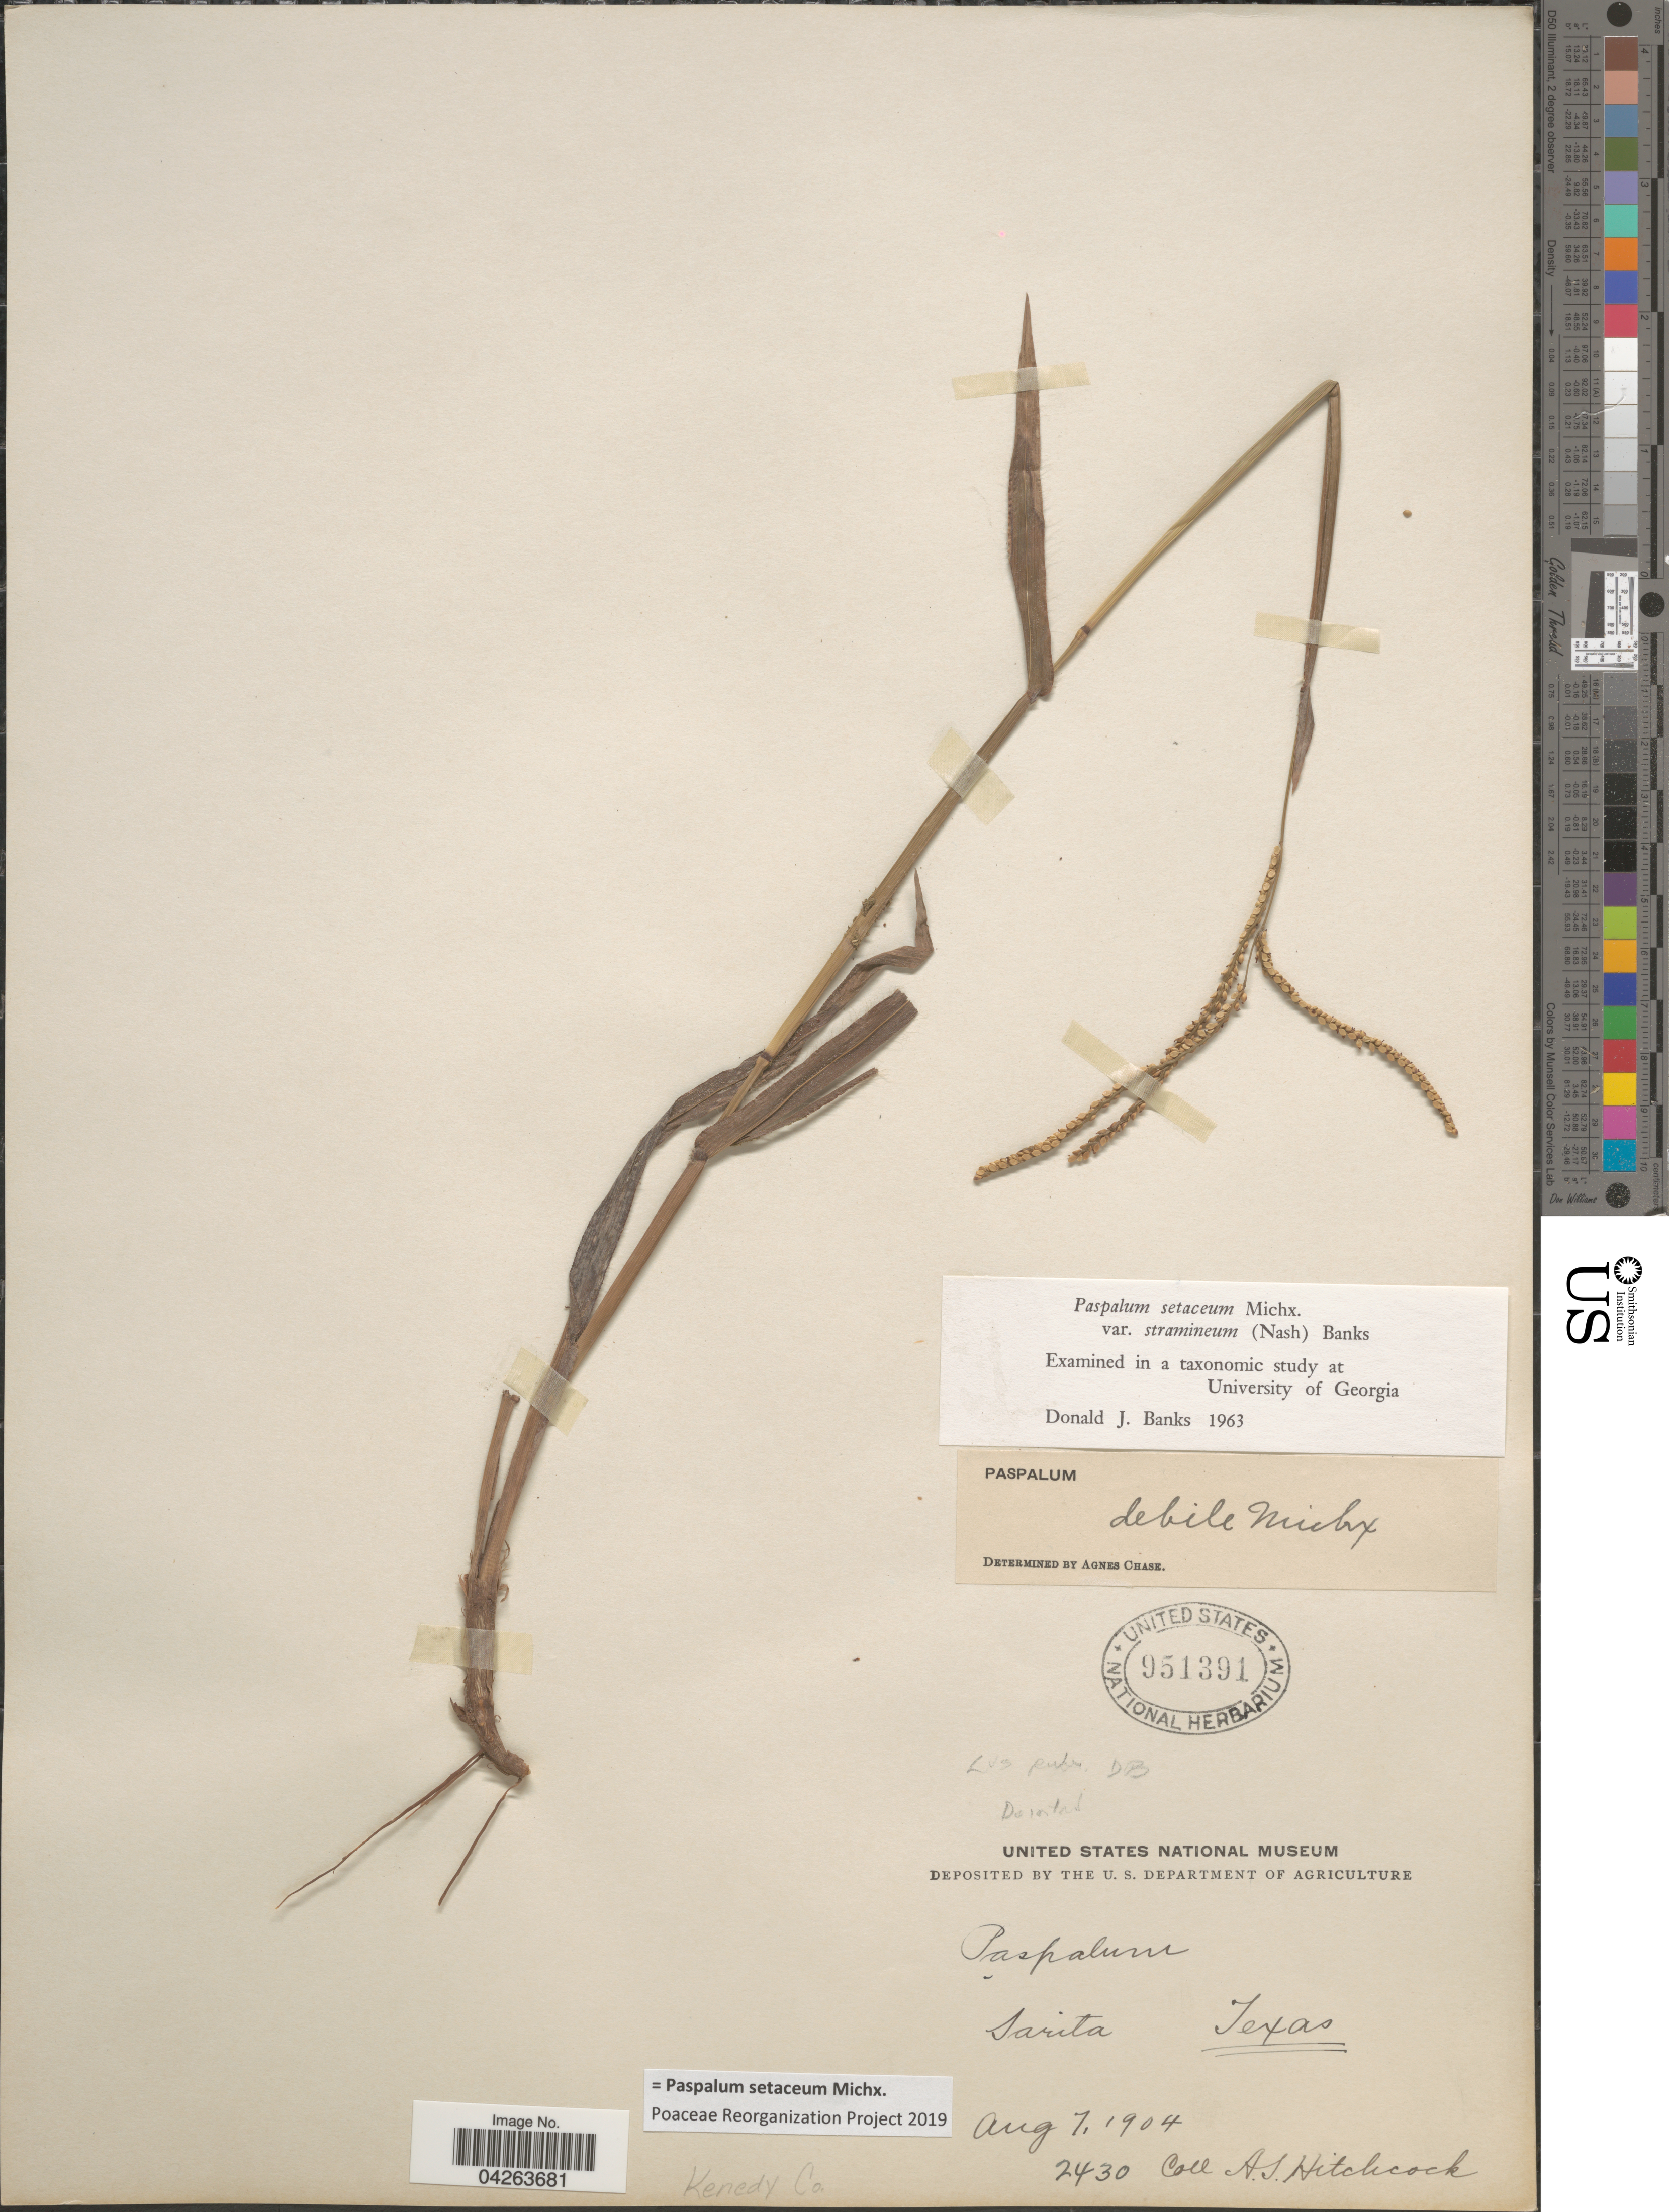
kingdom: Plantae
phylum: Tracheophyta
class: Liliopsida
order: Poales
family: Poaceae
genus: Paspalum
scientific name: Paspalum setaceum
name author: Michx.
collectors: A. S. Hitchcock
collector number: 2430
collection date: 1904-08-07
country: United States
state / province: Texas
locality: Sarita. Kenedy Co.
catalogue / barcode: US 951391